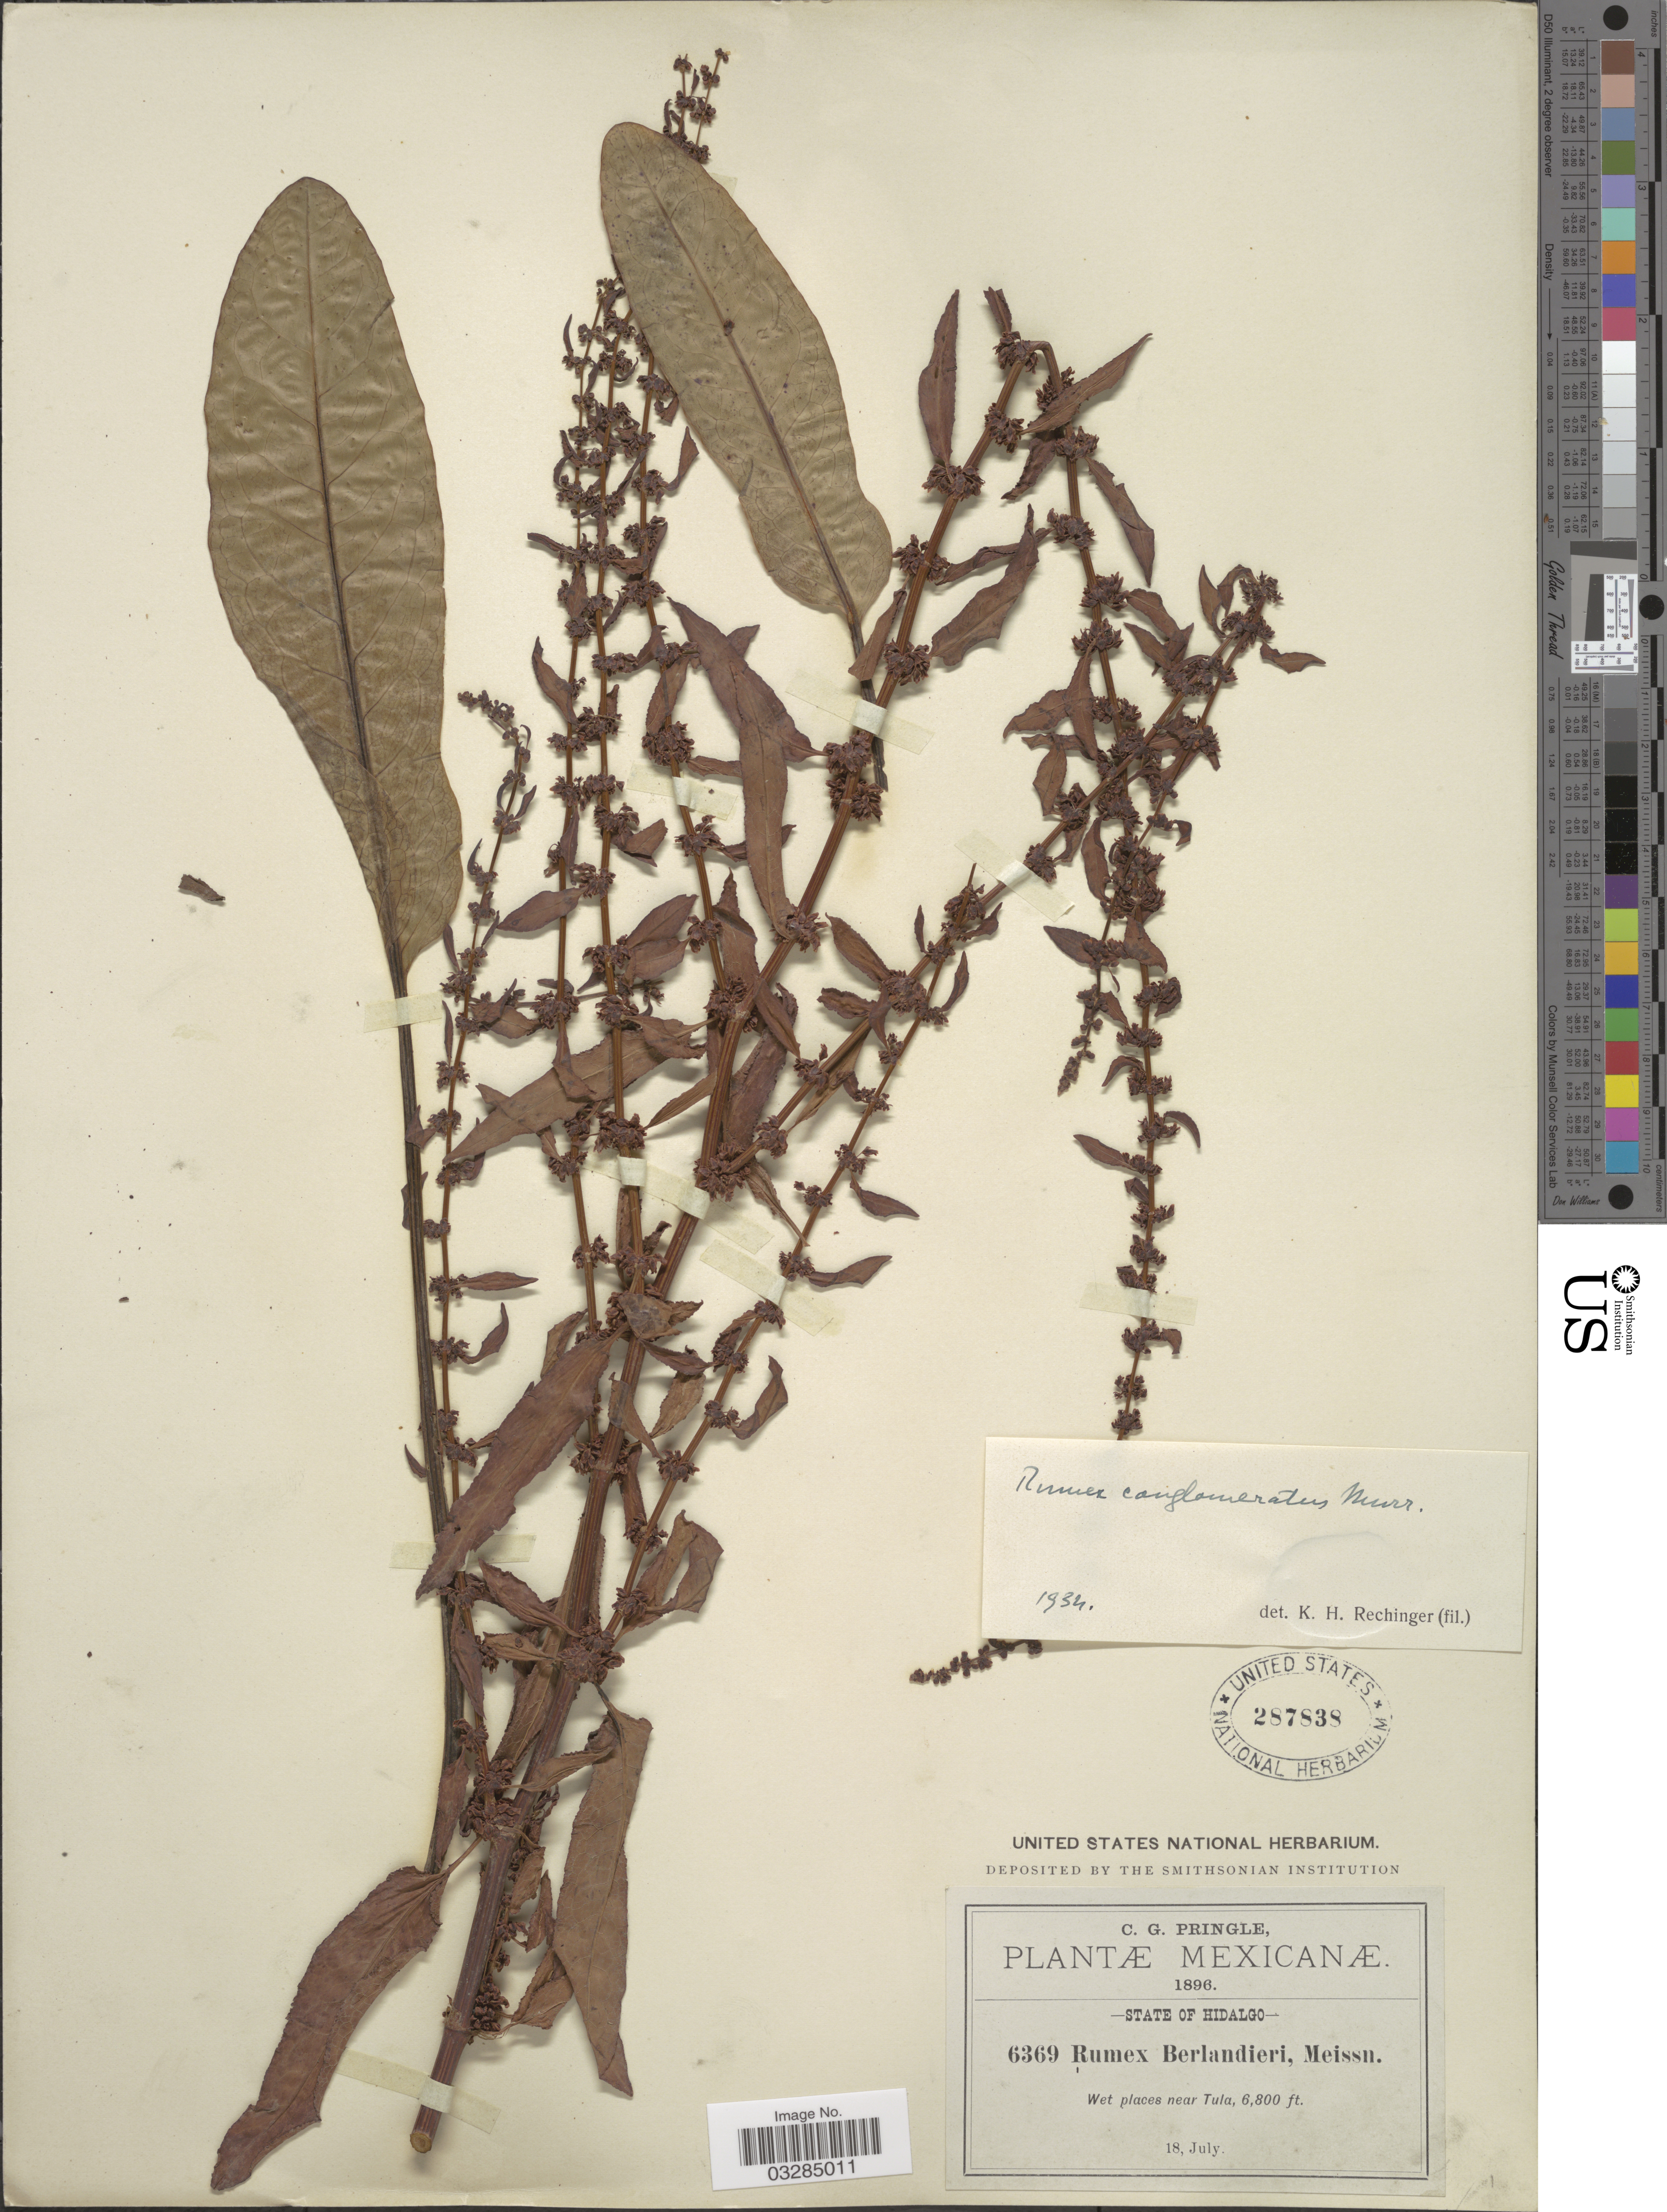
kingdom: Plantae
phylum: Tracheophyta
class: Magnoliopsida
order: Caryophyllales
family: Polygonaceae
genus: Rumex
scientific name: Rumex conglomeratus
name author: Murray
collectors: C. G. Pringle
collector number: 6369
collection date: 1896-07-18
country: Mexico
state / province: Hidalgo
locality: Wet places near Tula.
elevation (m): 2073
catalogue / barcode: US 287838